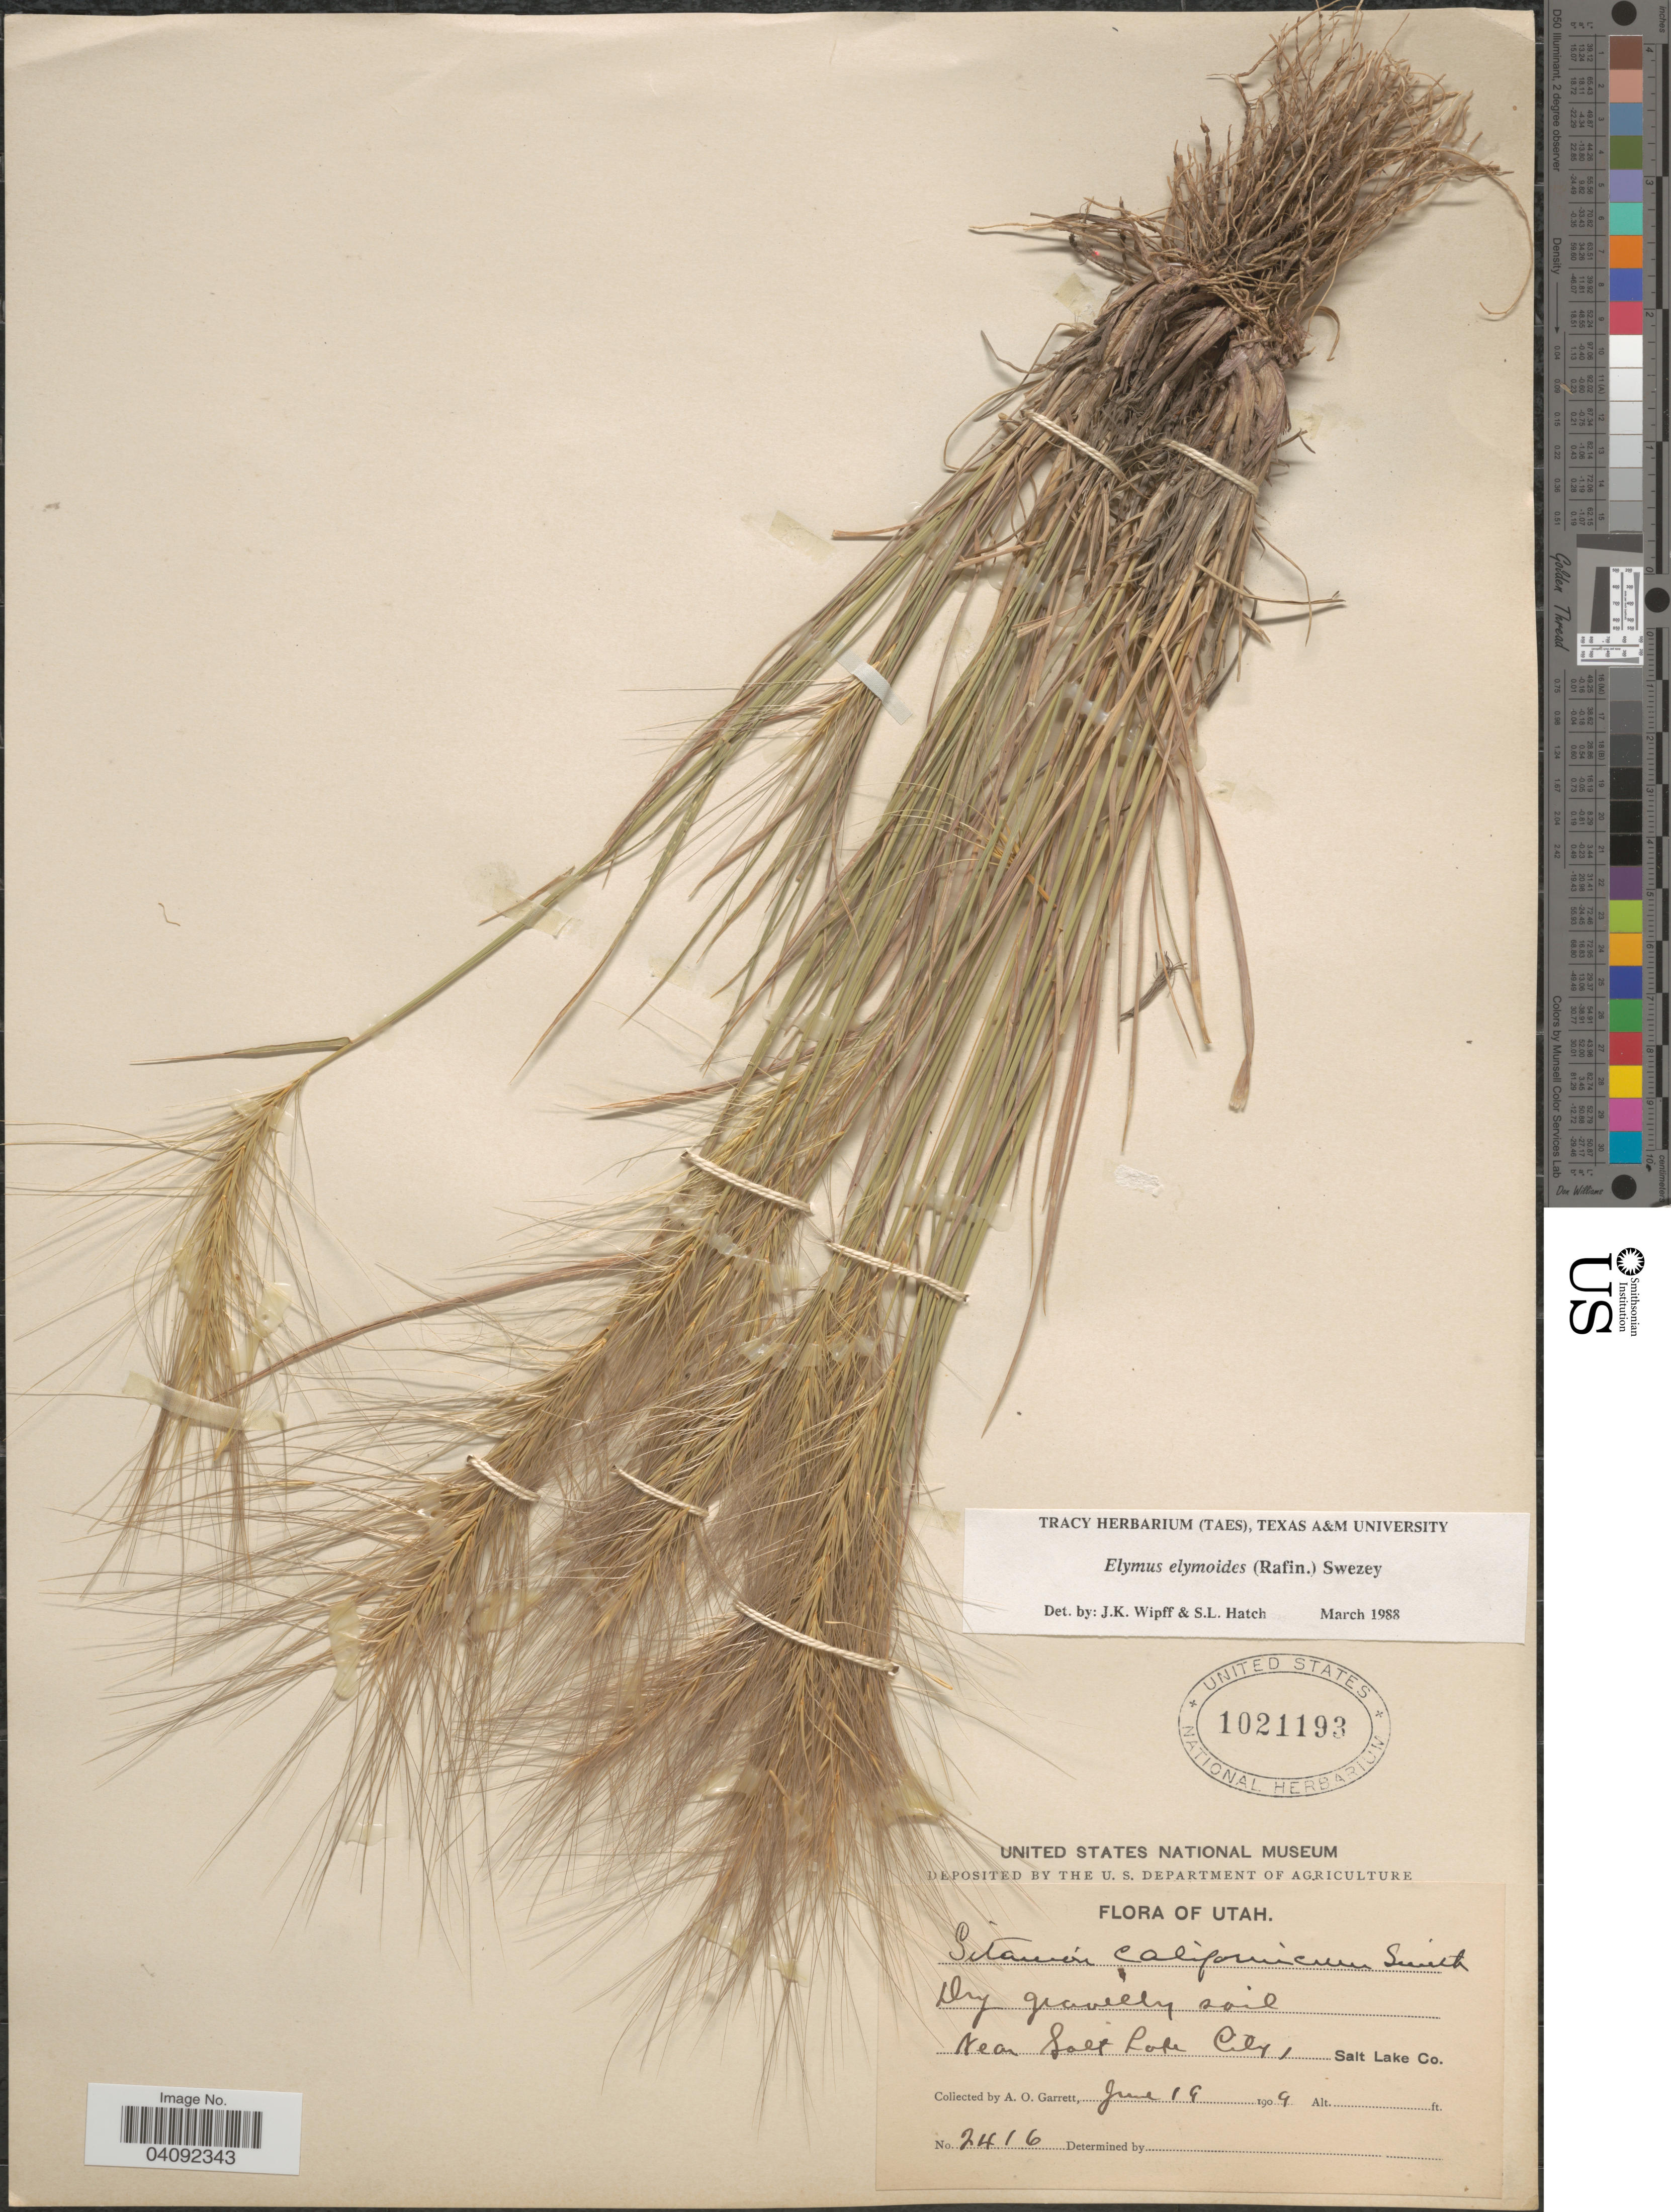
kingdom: Plantae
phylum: Tracheophyta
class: Liliopsida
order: Poales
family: Poaceae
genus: Elymus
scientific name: Elymus elymoides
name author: (Raf.) Swezey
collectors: A. O. Garrett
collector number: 2416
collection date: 1909-06-19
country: United States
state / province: Utah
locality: Dry gravelly soil. Near Salt Lake City, Salt Lake Co.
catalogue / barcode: US 1021193